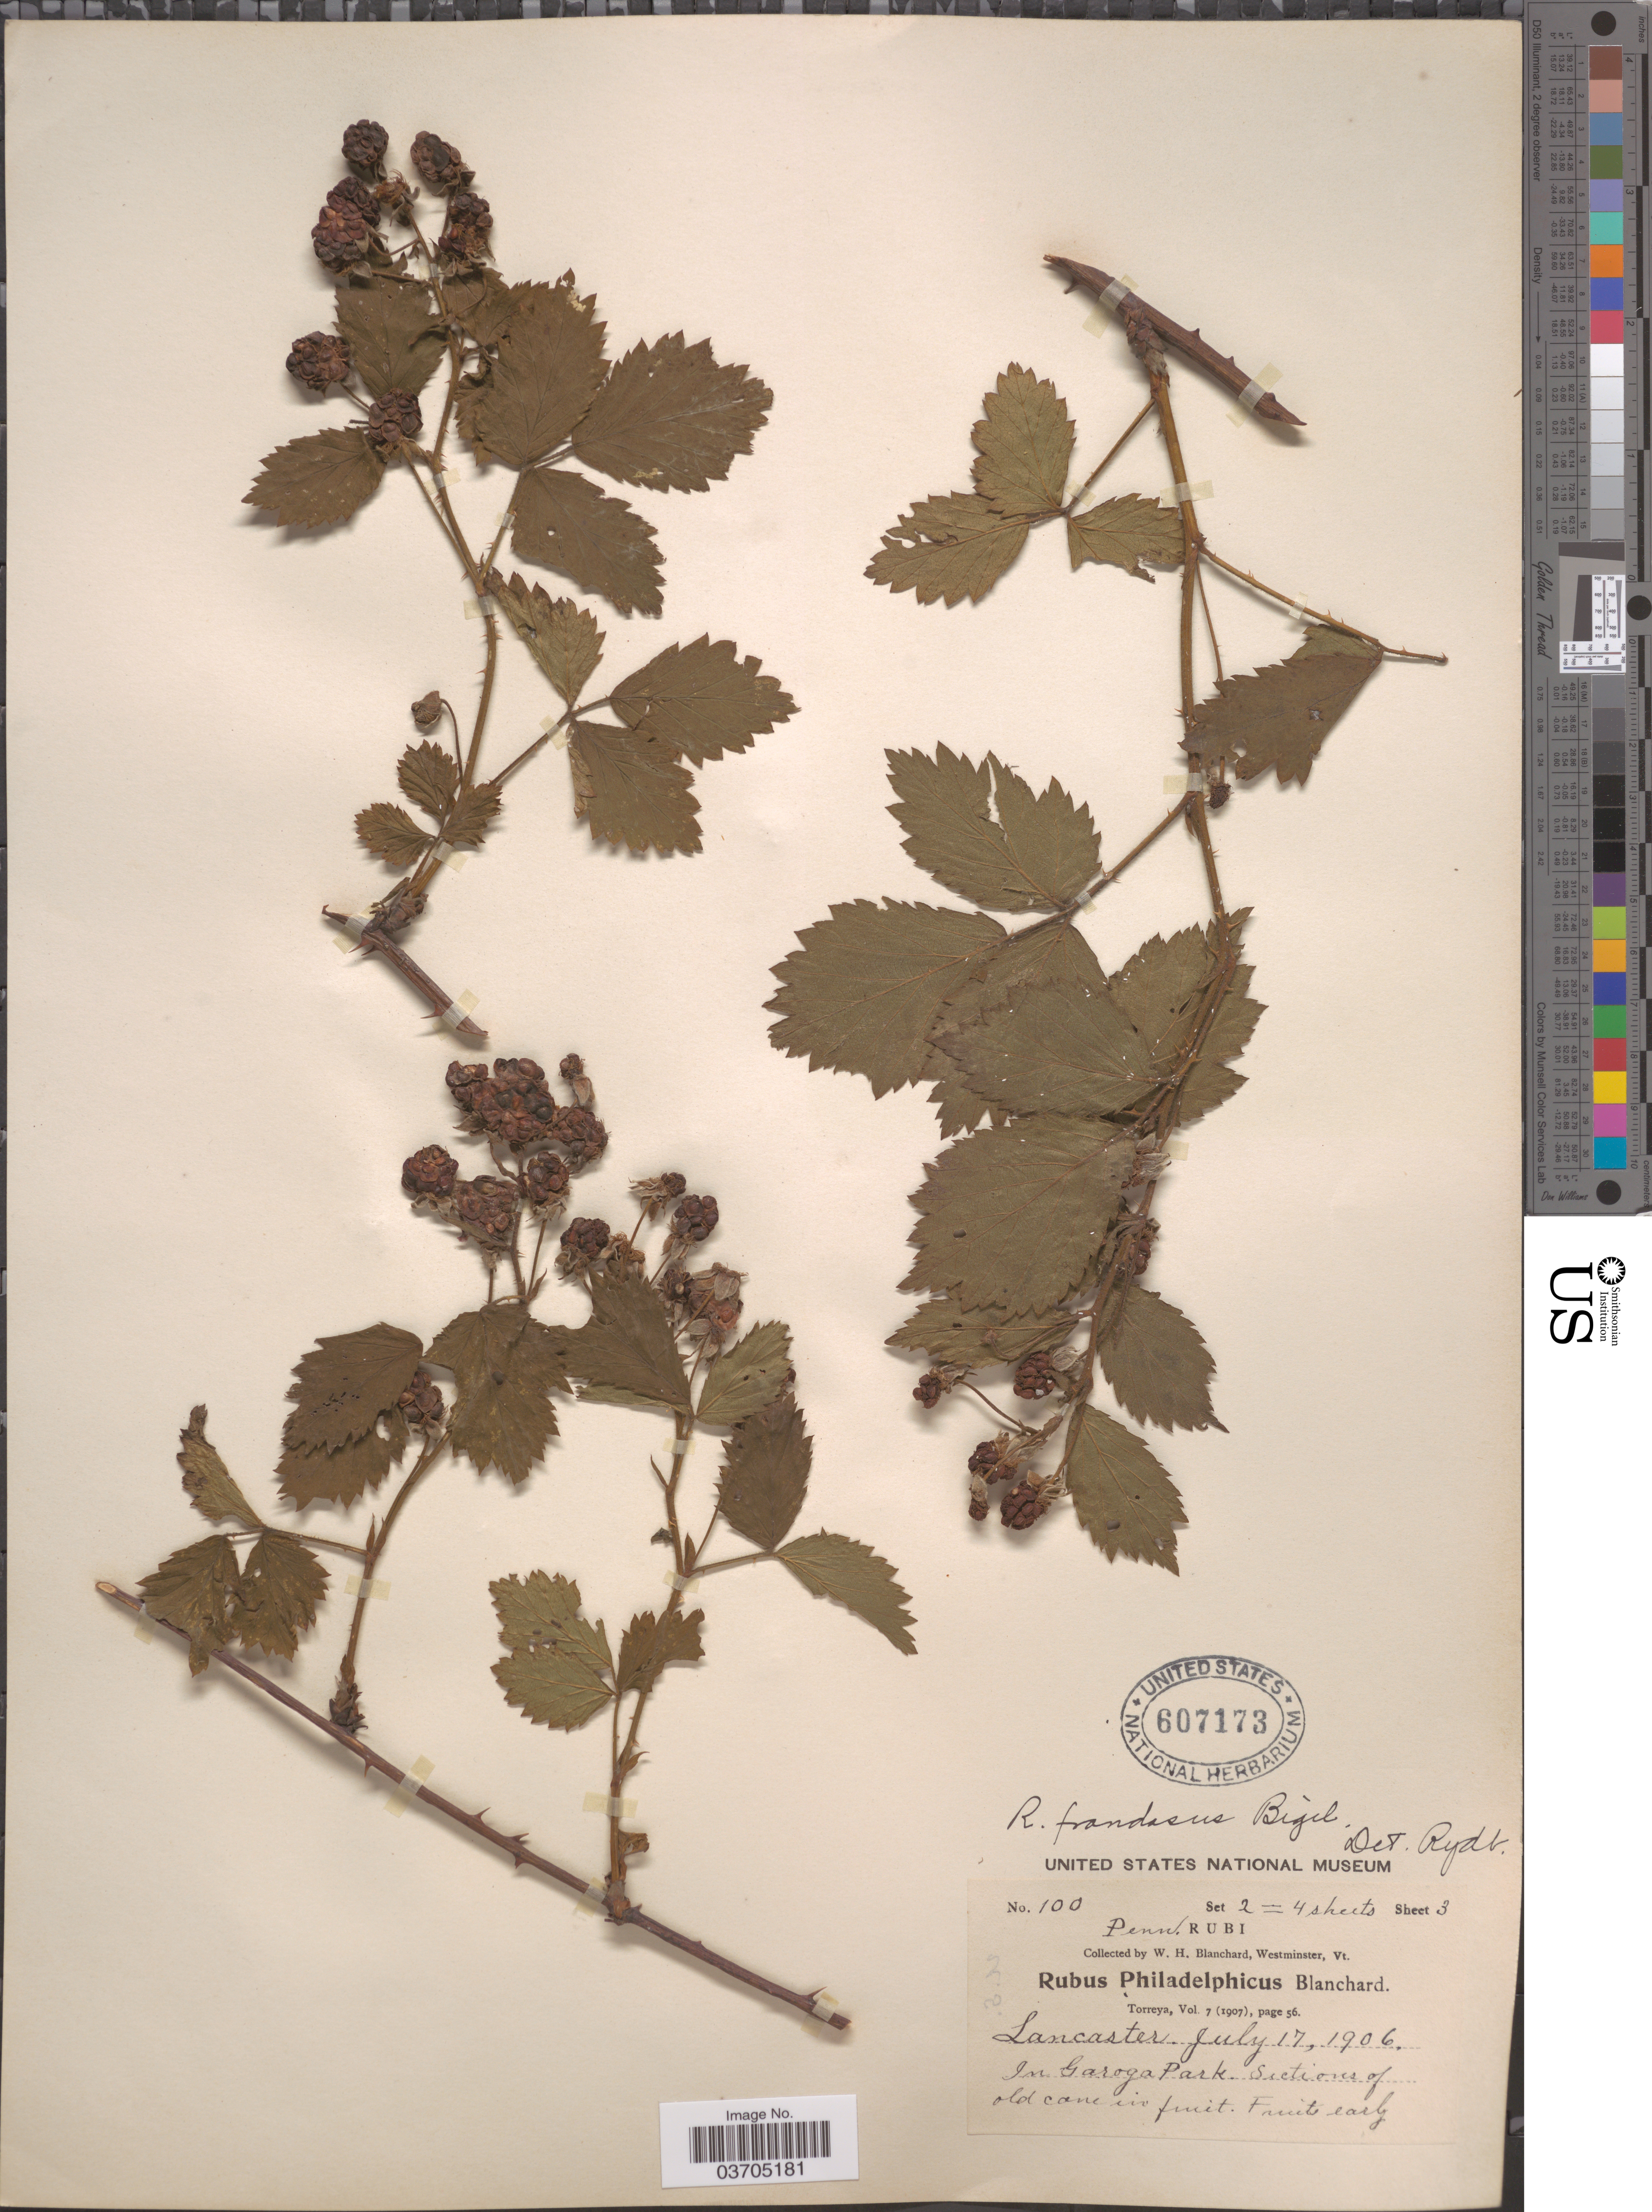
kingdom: Plantae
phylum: Tracheophyta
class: Magnoliopsida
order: Rosales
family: Rosaceae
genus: Rubus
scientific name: Rubus frondosus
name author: Bigelow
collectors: W. H. Blanchard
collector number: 100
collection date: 1906-07-17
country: United States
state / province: Pennsylvania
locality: Lancaster. In Garoga Park.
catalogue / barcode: US 607173